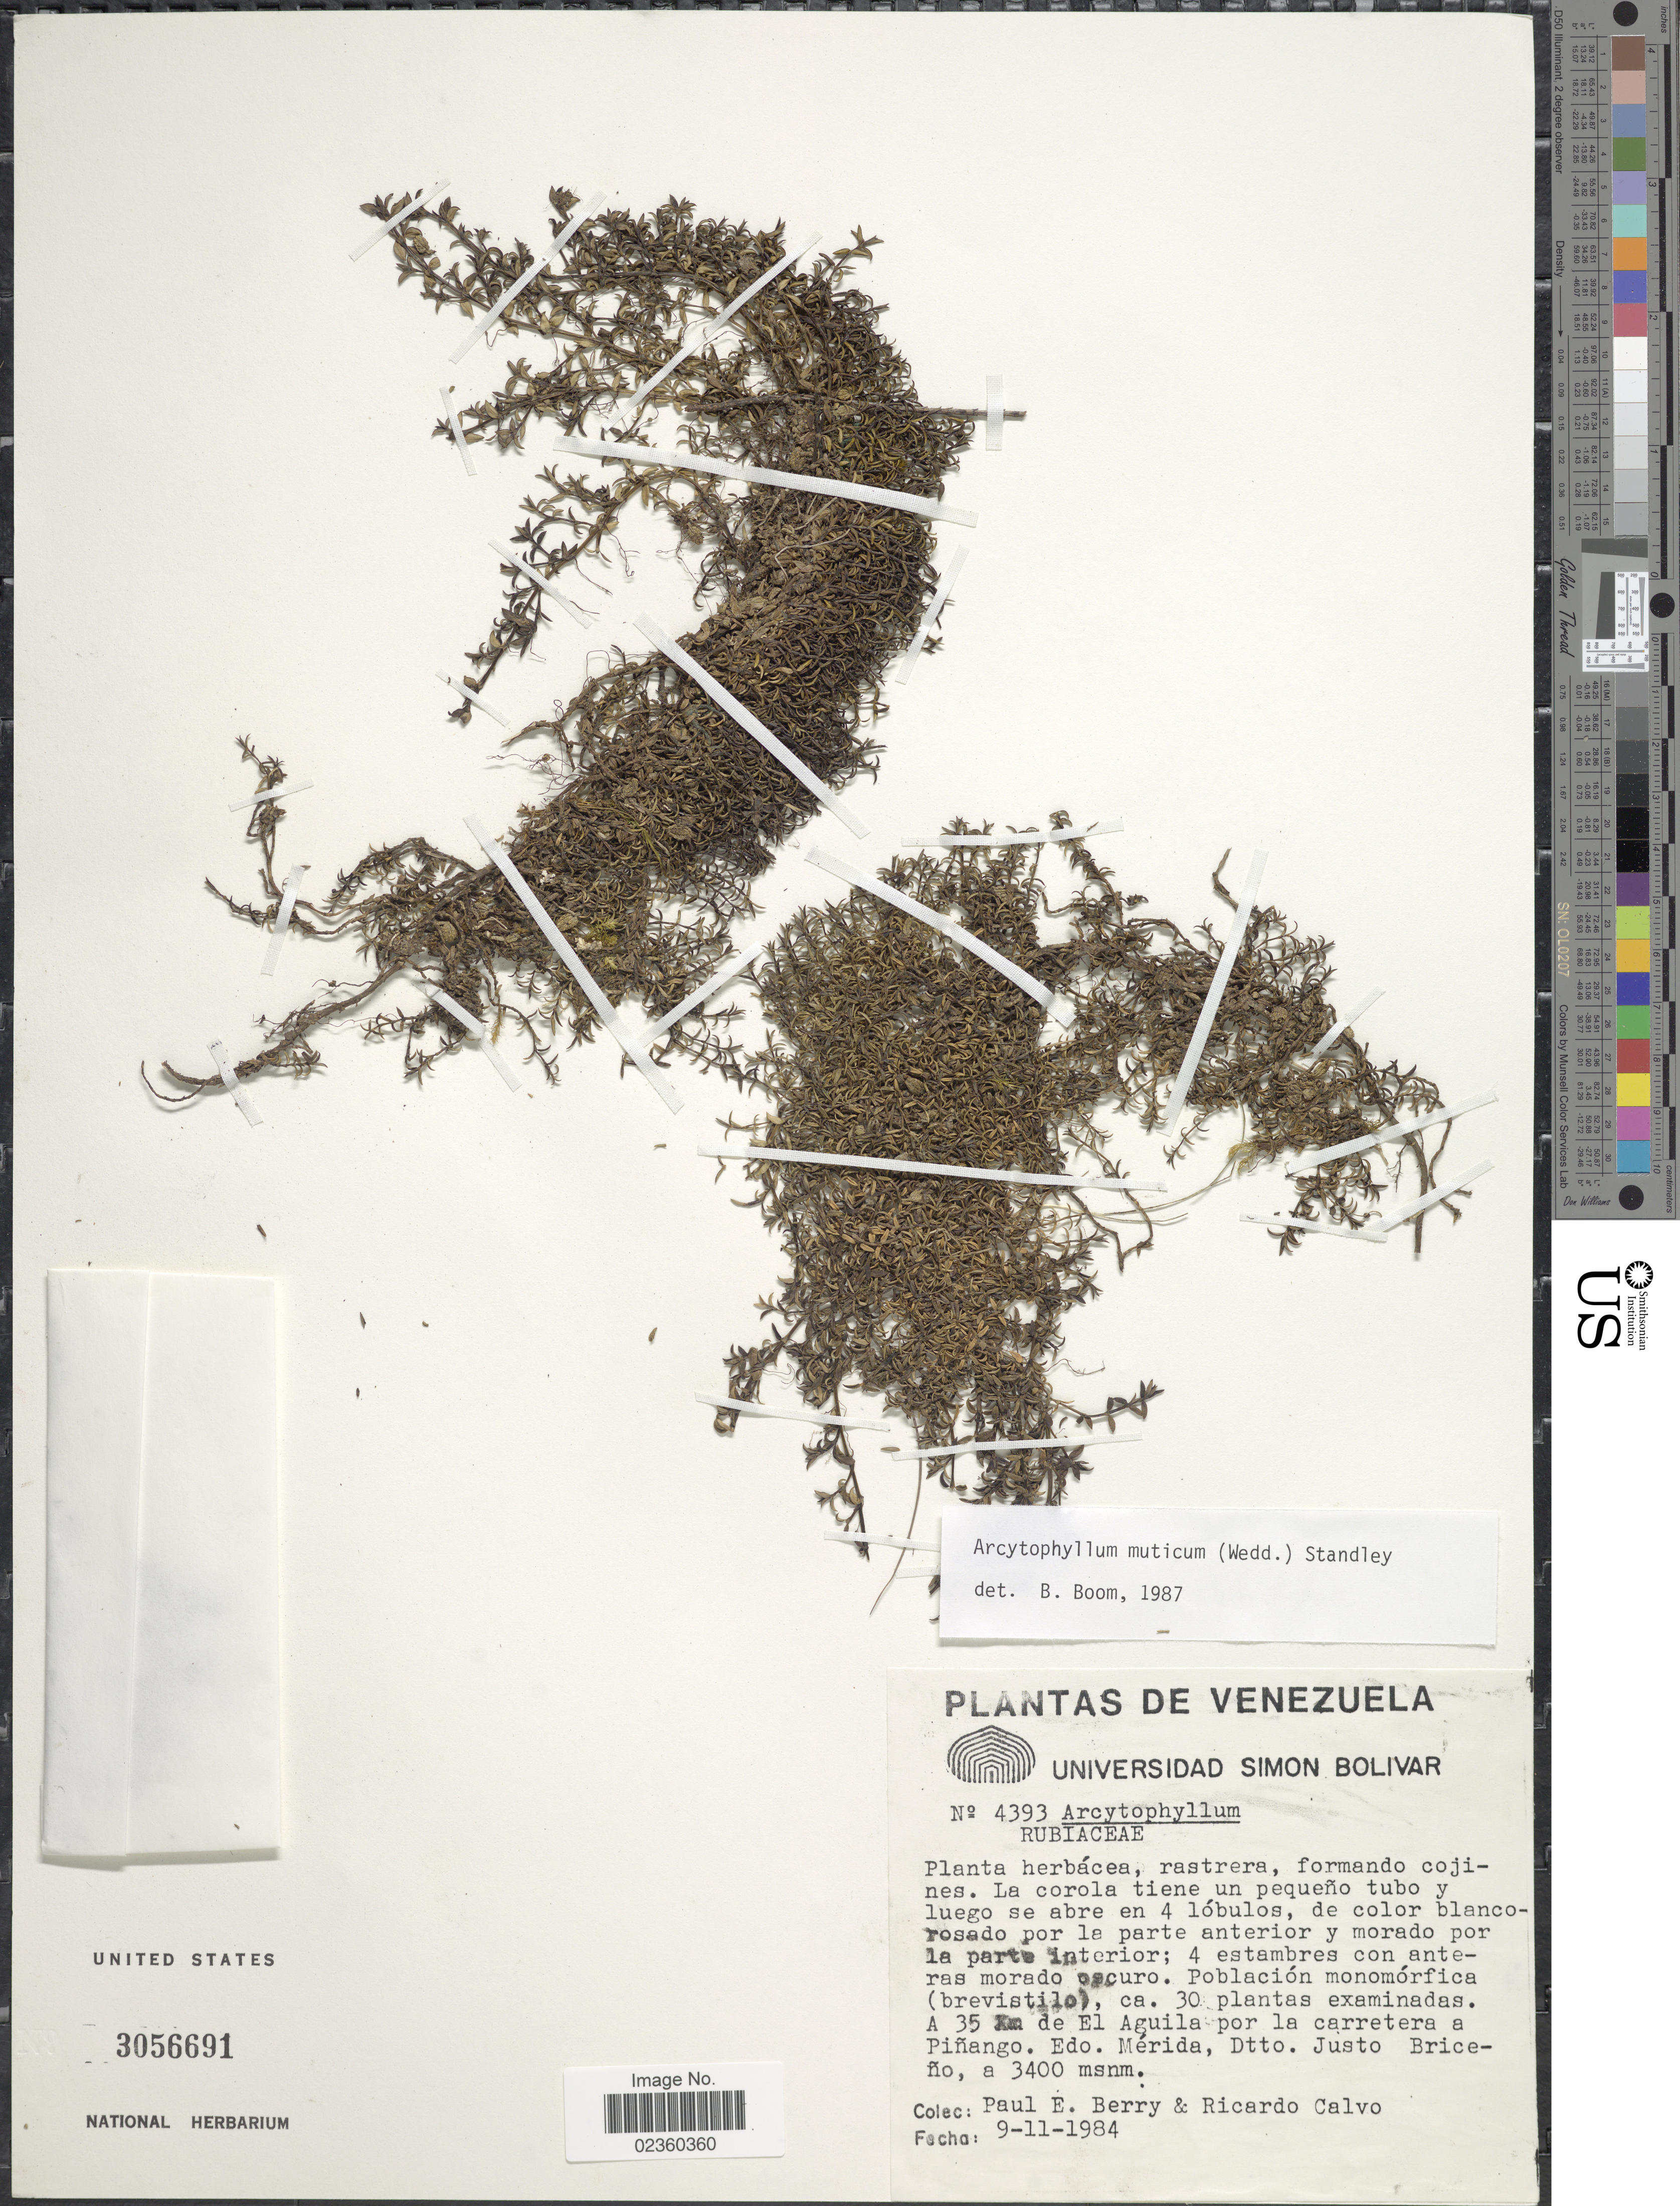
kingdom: Plantae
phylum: Tracheophyta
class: Magnoliopsida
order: Gentianales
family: Rubiaceae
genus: Arcytophyllum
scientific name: Arcytophyllum muticum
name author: (Wedd.) Standl.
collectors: P. E. Berry & R. Calvo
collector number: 4393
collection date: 1984-11-09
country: Venezuela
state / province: Mérida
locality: A 35 Km de El Aguila por la carretera a Piñango Edo. Mérida, Dtto Justo Briceño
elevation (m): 3400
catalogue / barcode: US 3056691